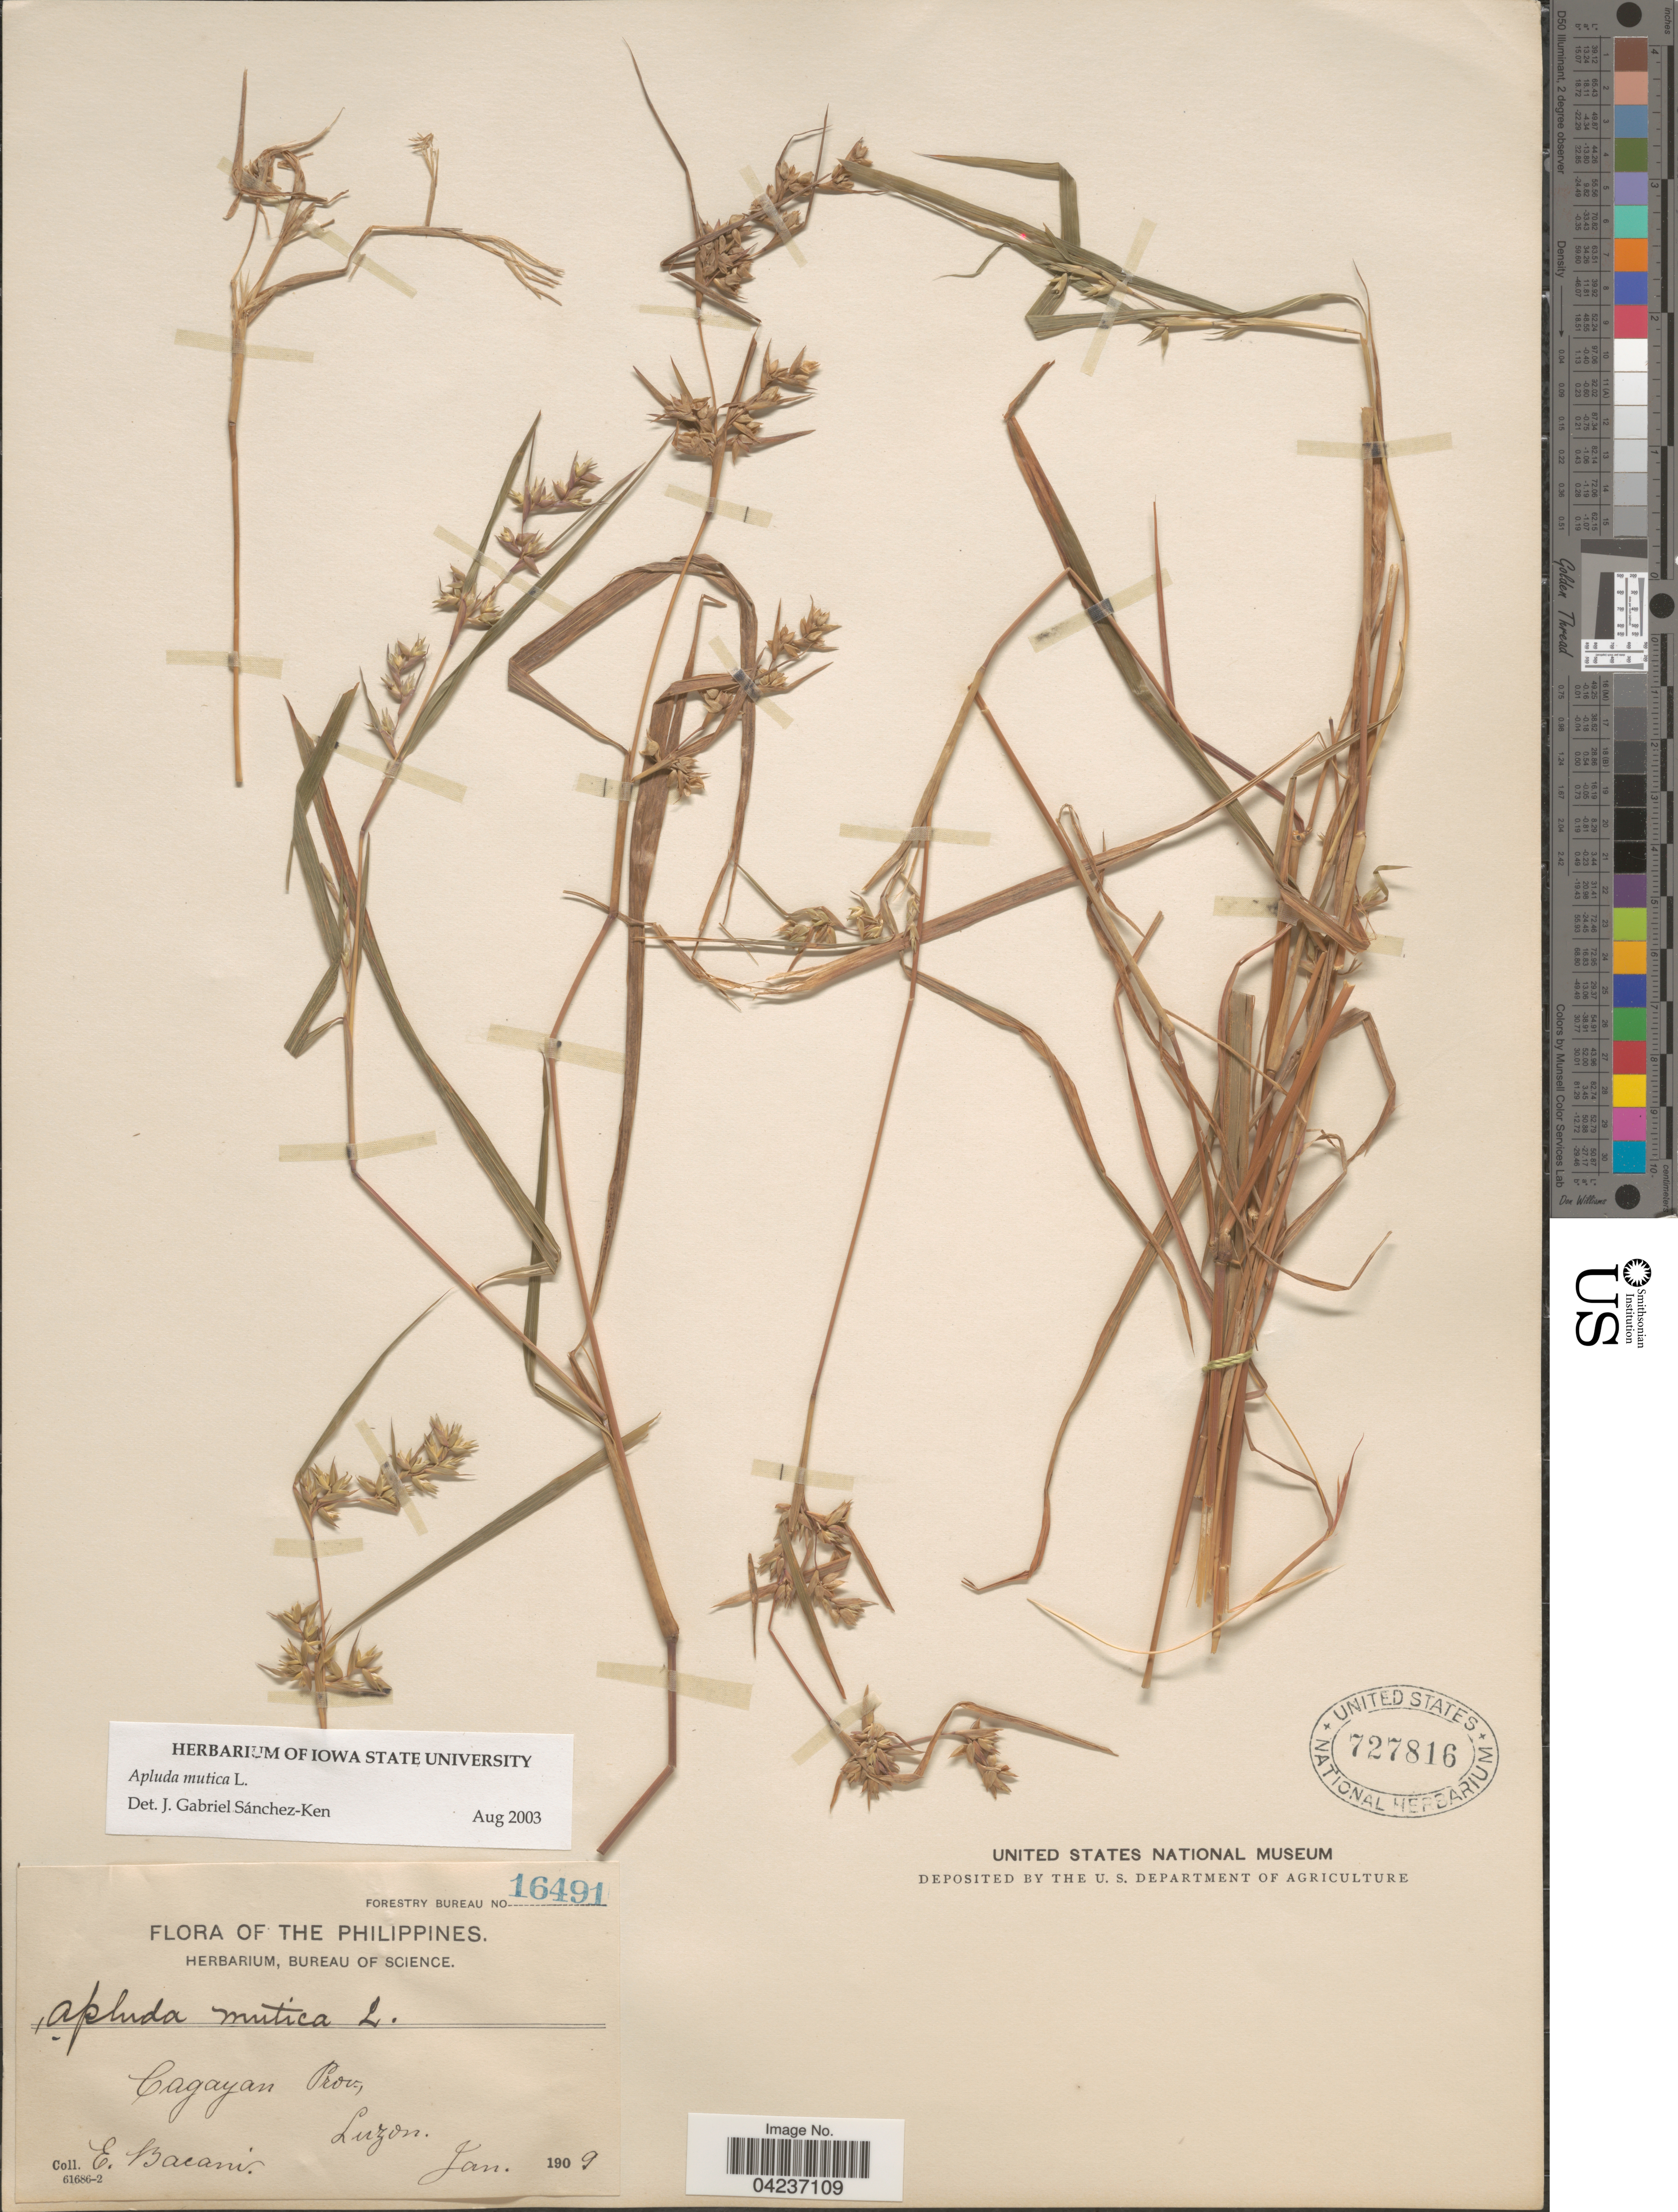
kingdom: Plantae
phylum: Tracheophyta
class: Liliopsida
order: Poales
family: Poaceae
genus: Apluda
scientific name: Apluda mutica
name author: L.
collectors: E. Bacani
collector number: Forestry Bureau 16491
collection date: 1909-01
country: Philippines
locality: Cagayan Prov., Luzon.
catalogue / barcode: US 727816